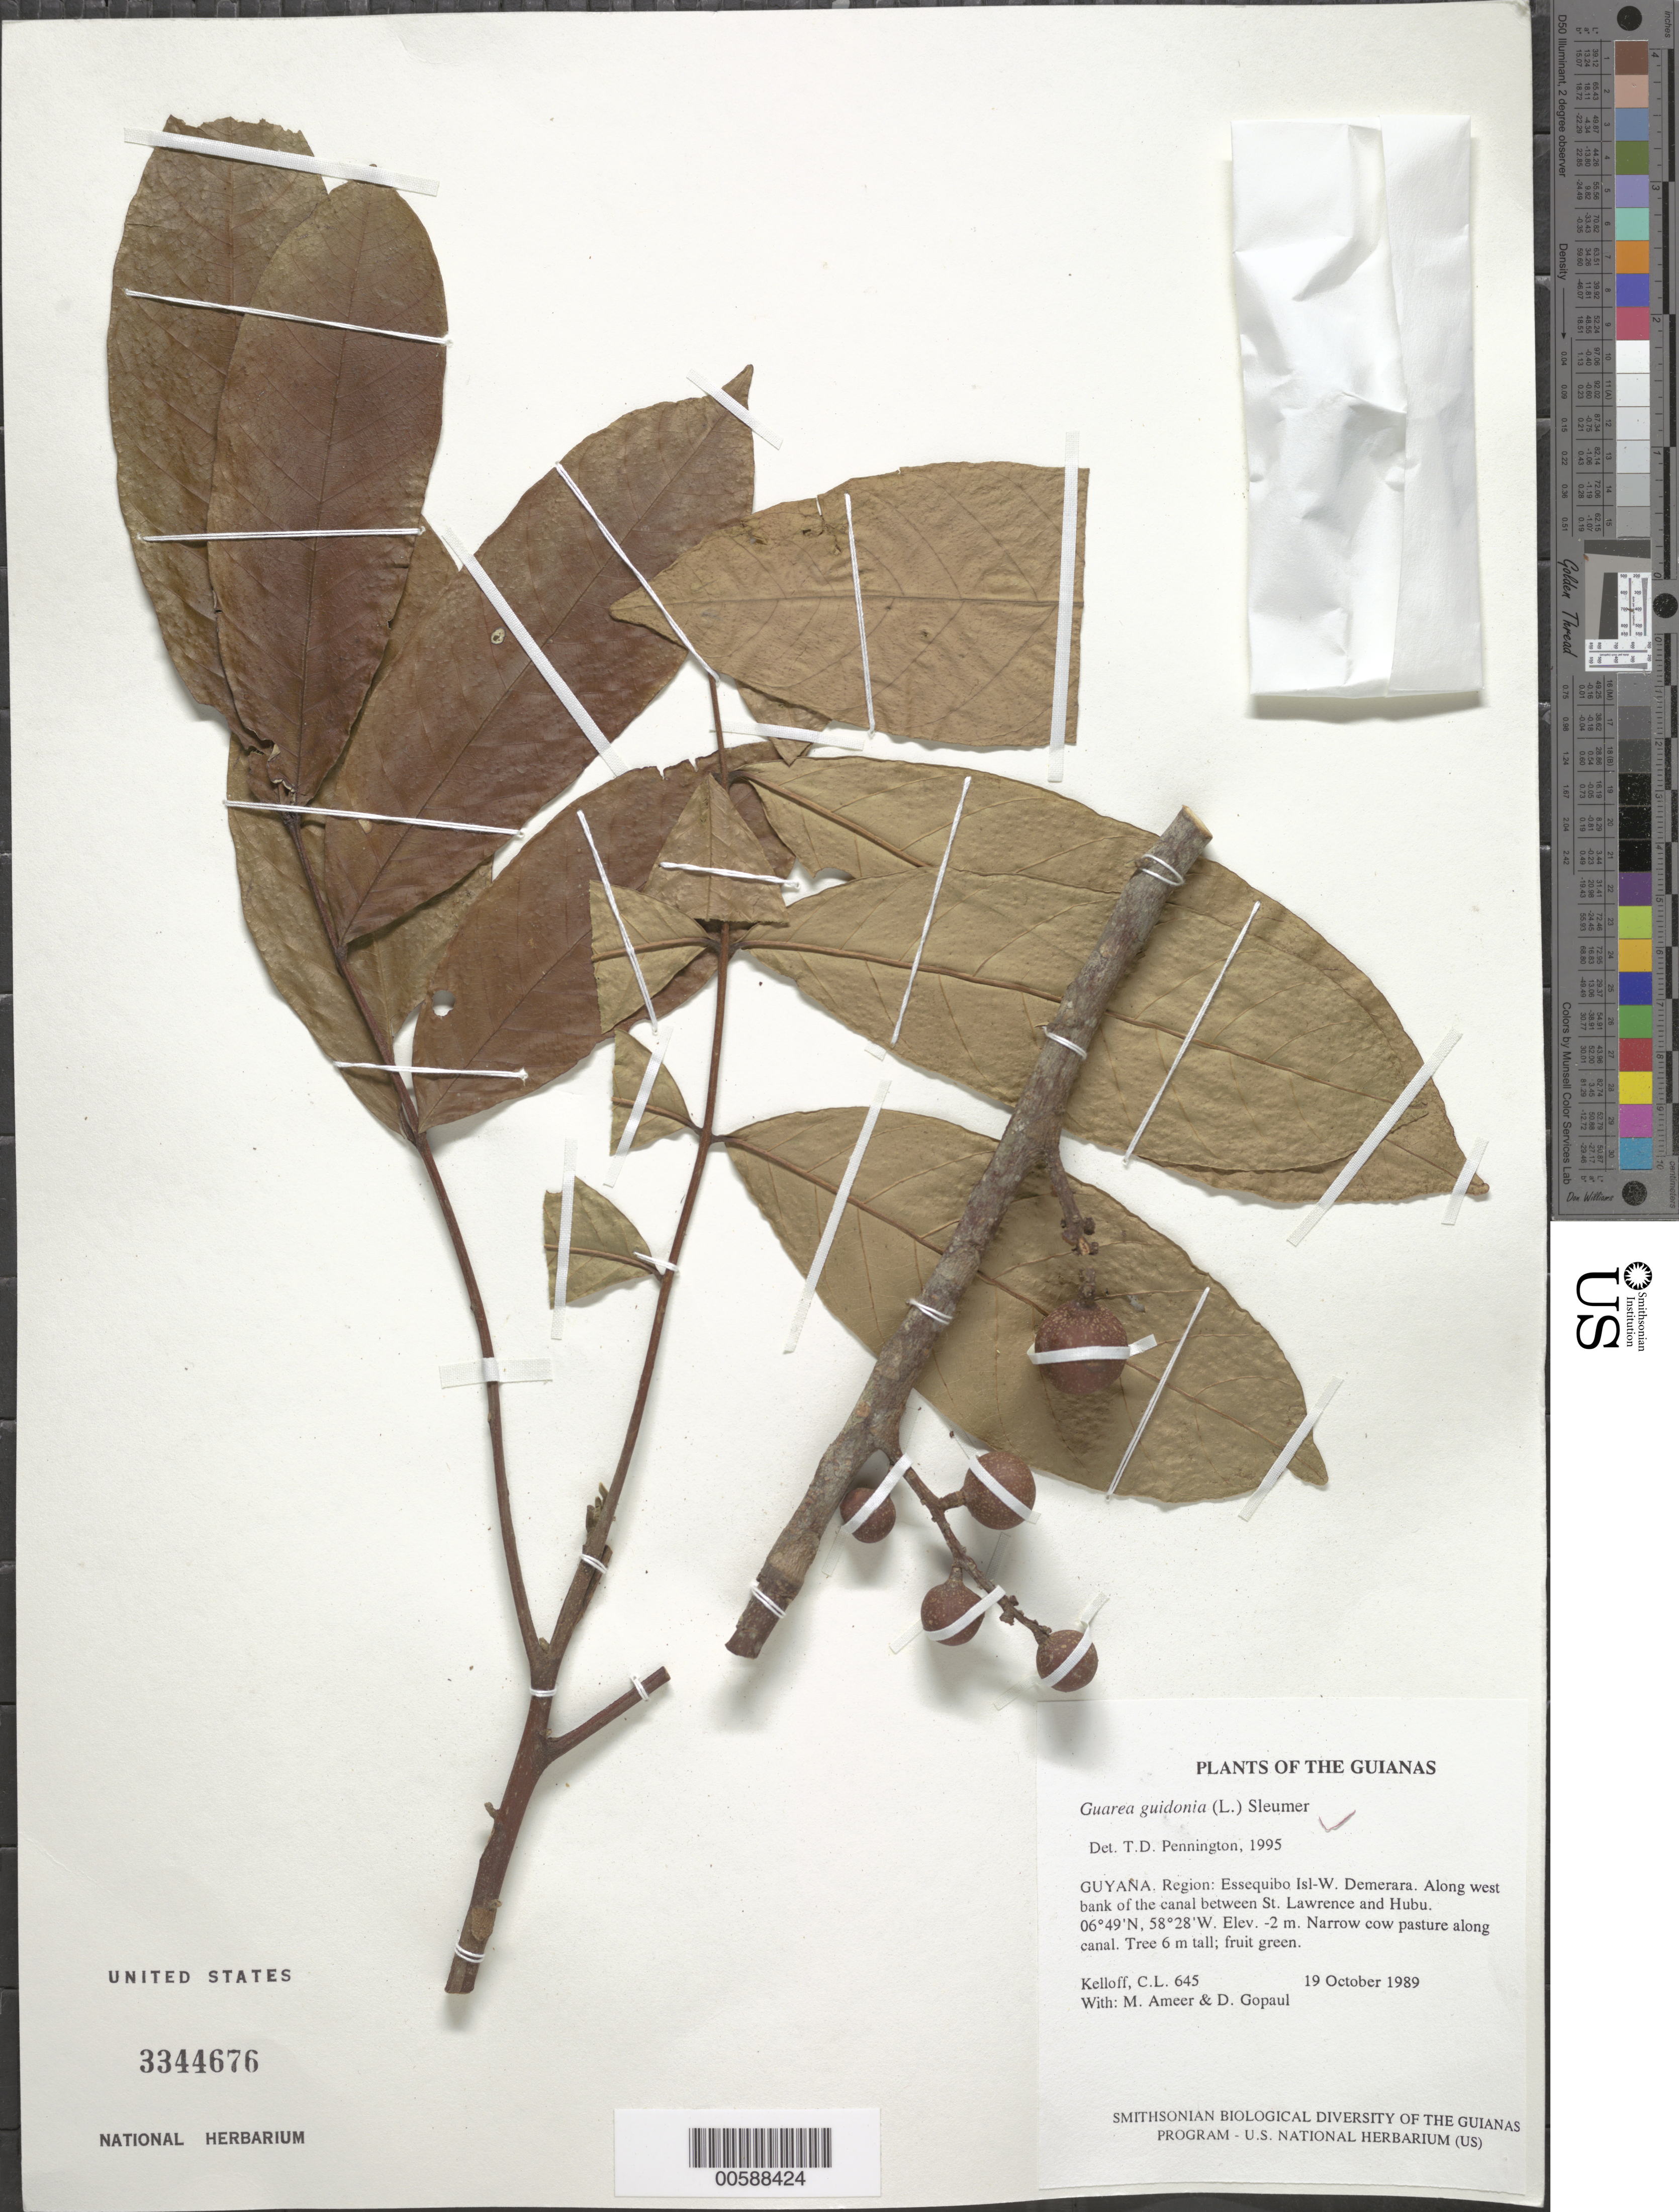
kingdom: Plantae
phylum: Tracheophyta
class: Magnoliopsida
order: Sapindales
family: Meliaceae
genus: Guarea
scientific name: Guarea guidonia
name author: (L.) Sleumer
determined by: Pennington, T. D., (K)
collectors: C. L. Kelloff, M. Ameer & D. Gopaul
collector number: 645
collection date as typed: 19 October 1989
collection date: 1989-10-19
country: Guyana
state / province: Essequibo Isl-W. Demerara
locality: Along west bank of the canal between St. Lawrence and Hubu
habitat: Narrow cow pasture along canal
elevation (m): -2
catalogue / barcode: US 3344676